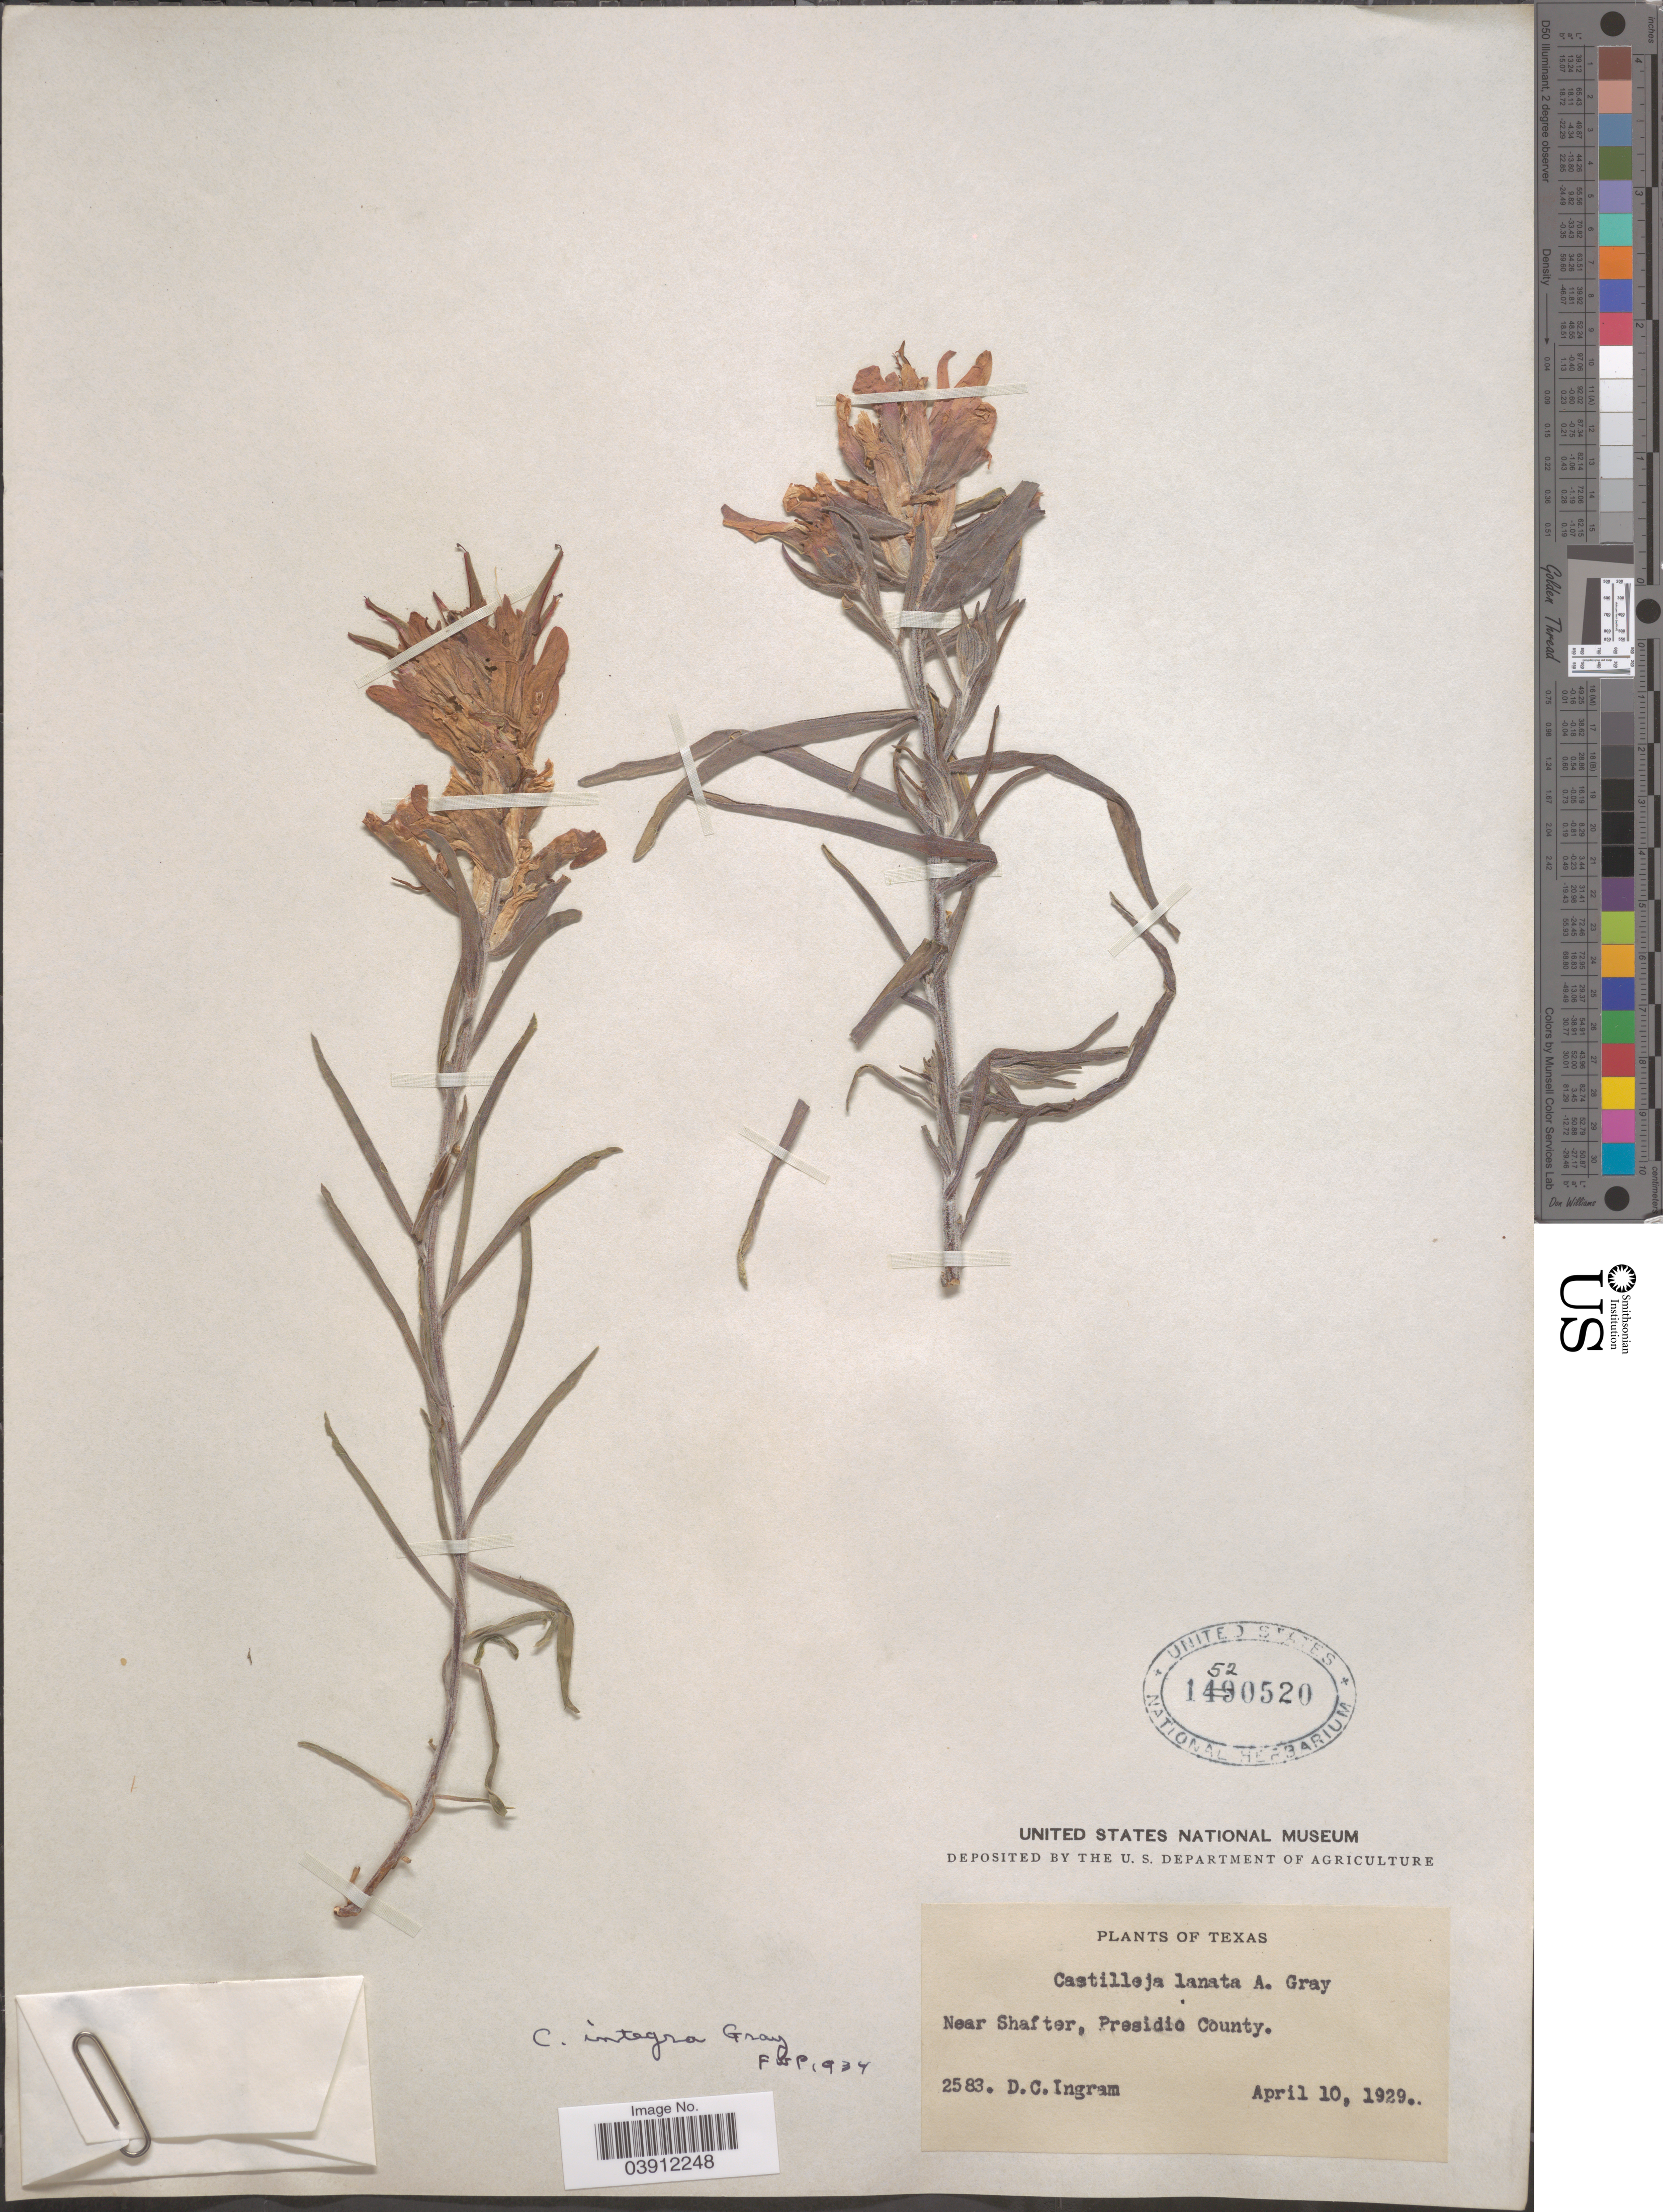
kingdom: Plantae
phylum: Tracheophyta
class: Magnoliopsida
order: Lamiales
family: Orobanchaceae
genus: Castilleja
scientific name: Castilleja integra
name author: A. Gray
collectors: D. C. Ingram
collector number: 2583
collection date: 1929-04-10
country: United States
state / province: Texas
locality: Near Shafter, Presidio County.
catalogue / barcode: US 1520520